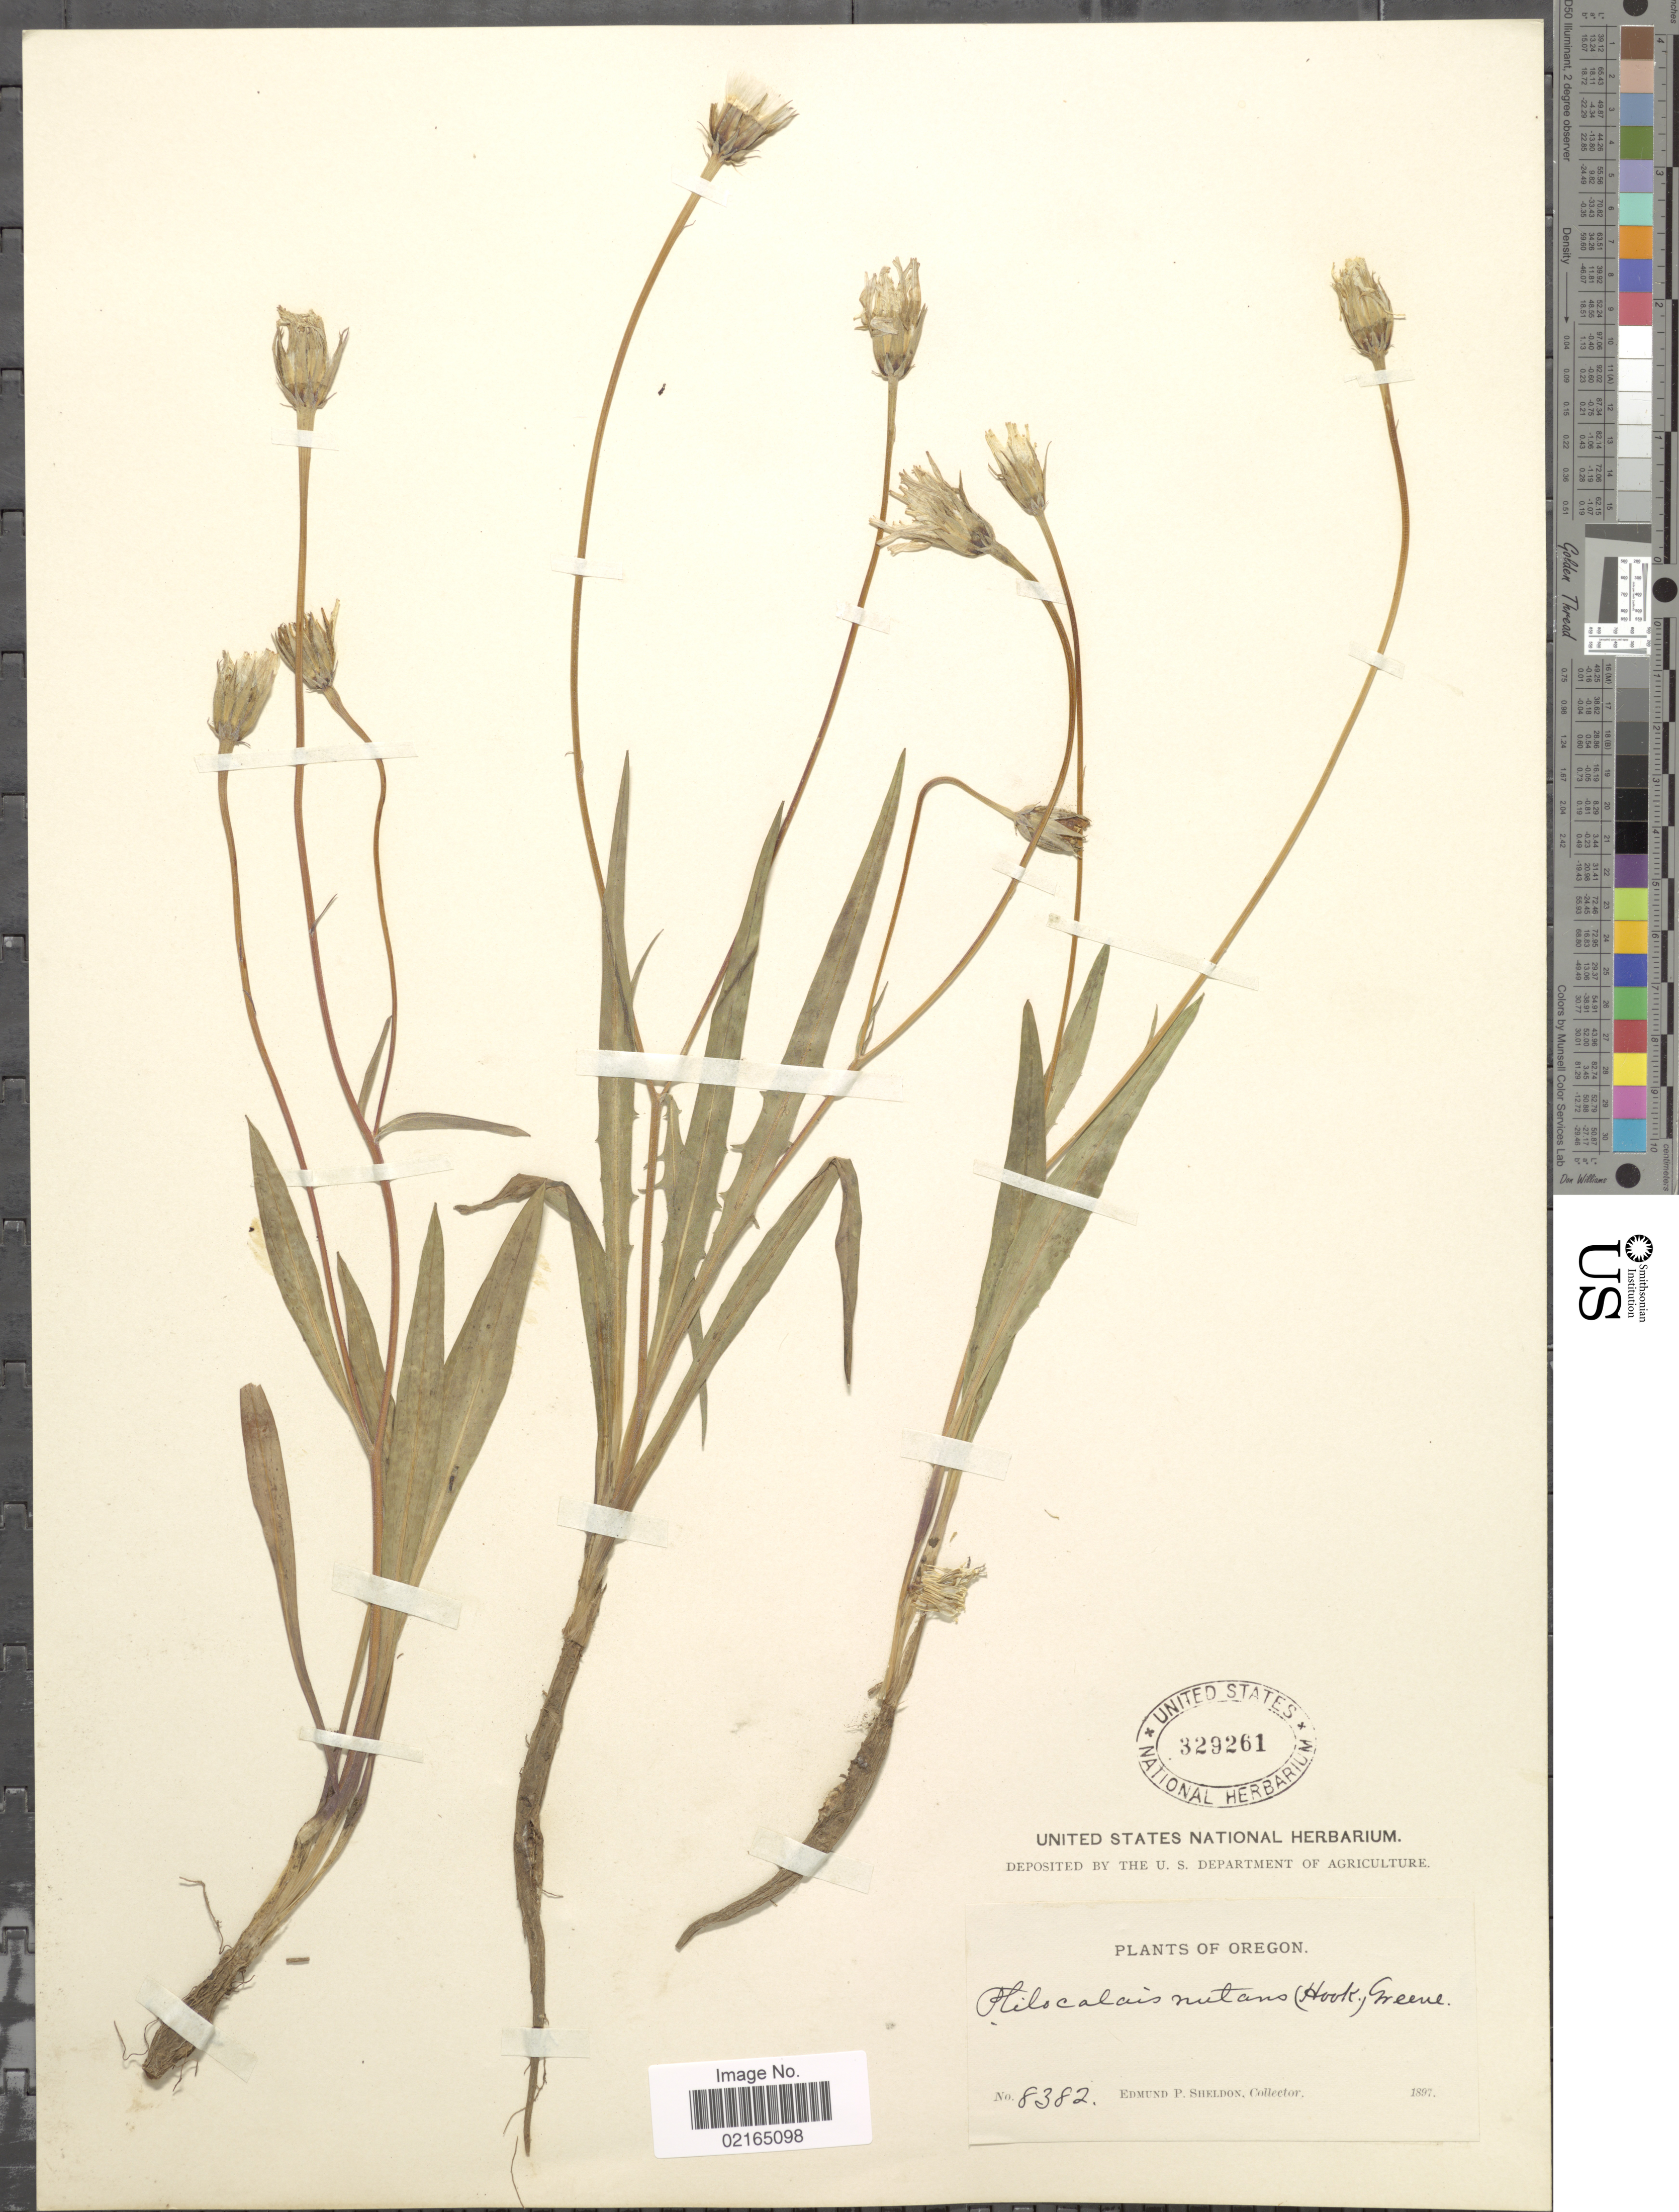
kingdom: Plantae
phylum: Tracheophyta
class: Magnoliopsida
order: Asterales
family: Asteraceae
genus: Microseris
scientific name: Microseris nutans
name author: (Hook.) Sch. Bip.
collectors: E. P. Sheldon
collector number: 8382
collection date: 1897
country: United States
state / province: Oregon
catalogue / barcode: US 329261